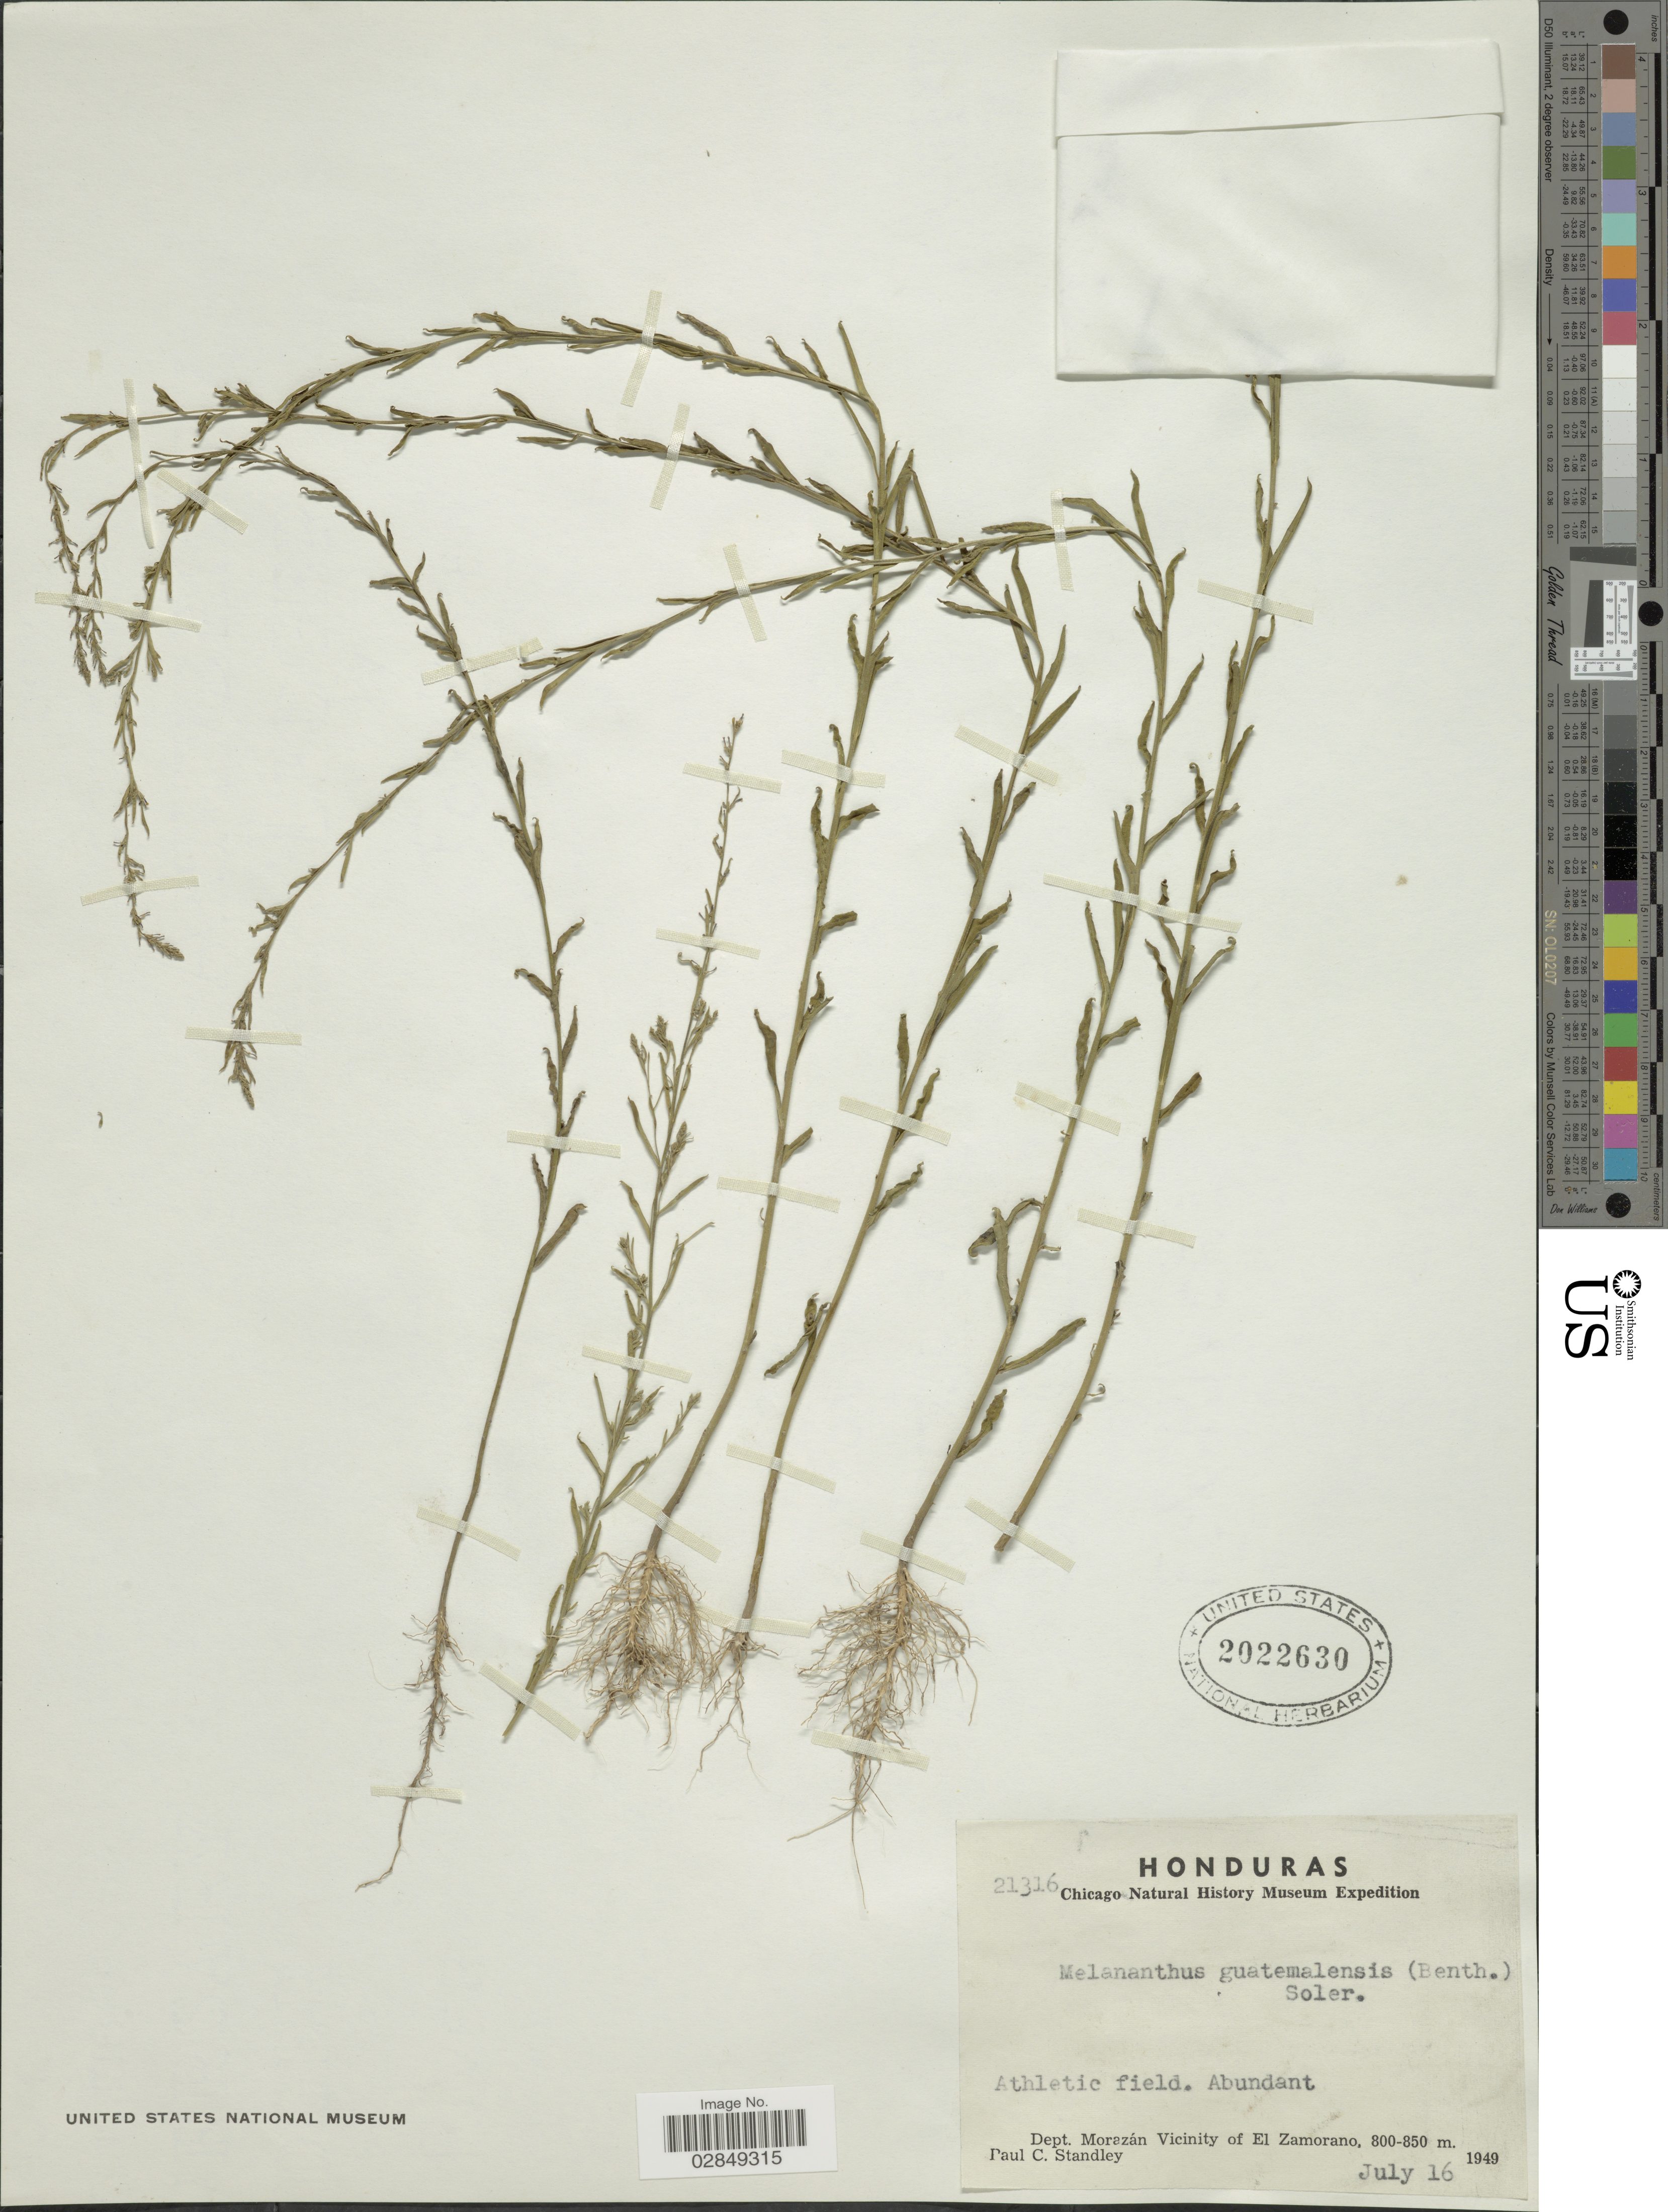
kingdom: Plantae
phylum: Tracheophyta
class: Magnoliopsida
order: Solanales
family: Solanaceae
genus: Melananthus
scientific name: Melananthus guatemalensis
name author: (Benth. ex Hemsl.) Soler.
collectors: P. C. Standley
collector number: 21316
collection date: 1949-07-16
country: Honduras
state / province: Fco. Morazán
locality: Dept. Morazán Vicinity of El Zamorano.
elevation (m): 800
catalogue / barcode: US 2022630